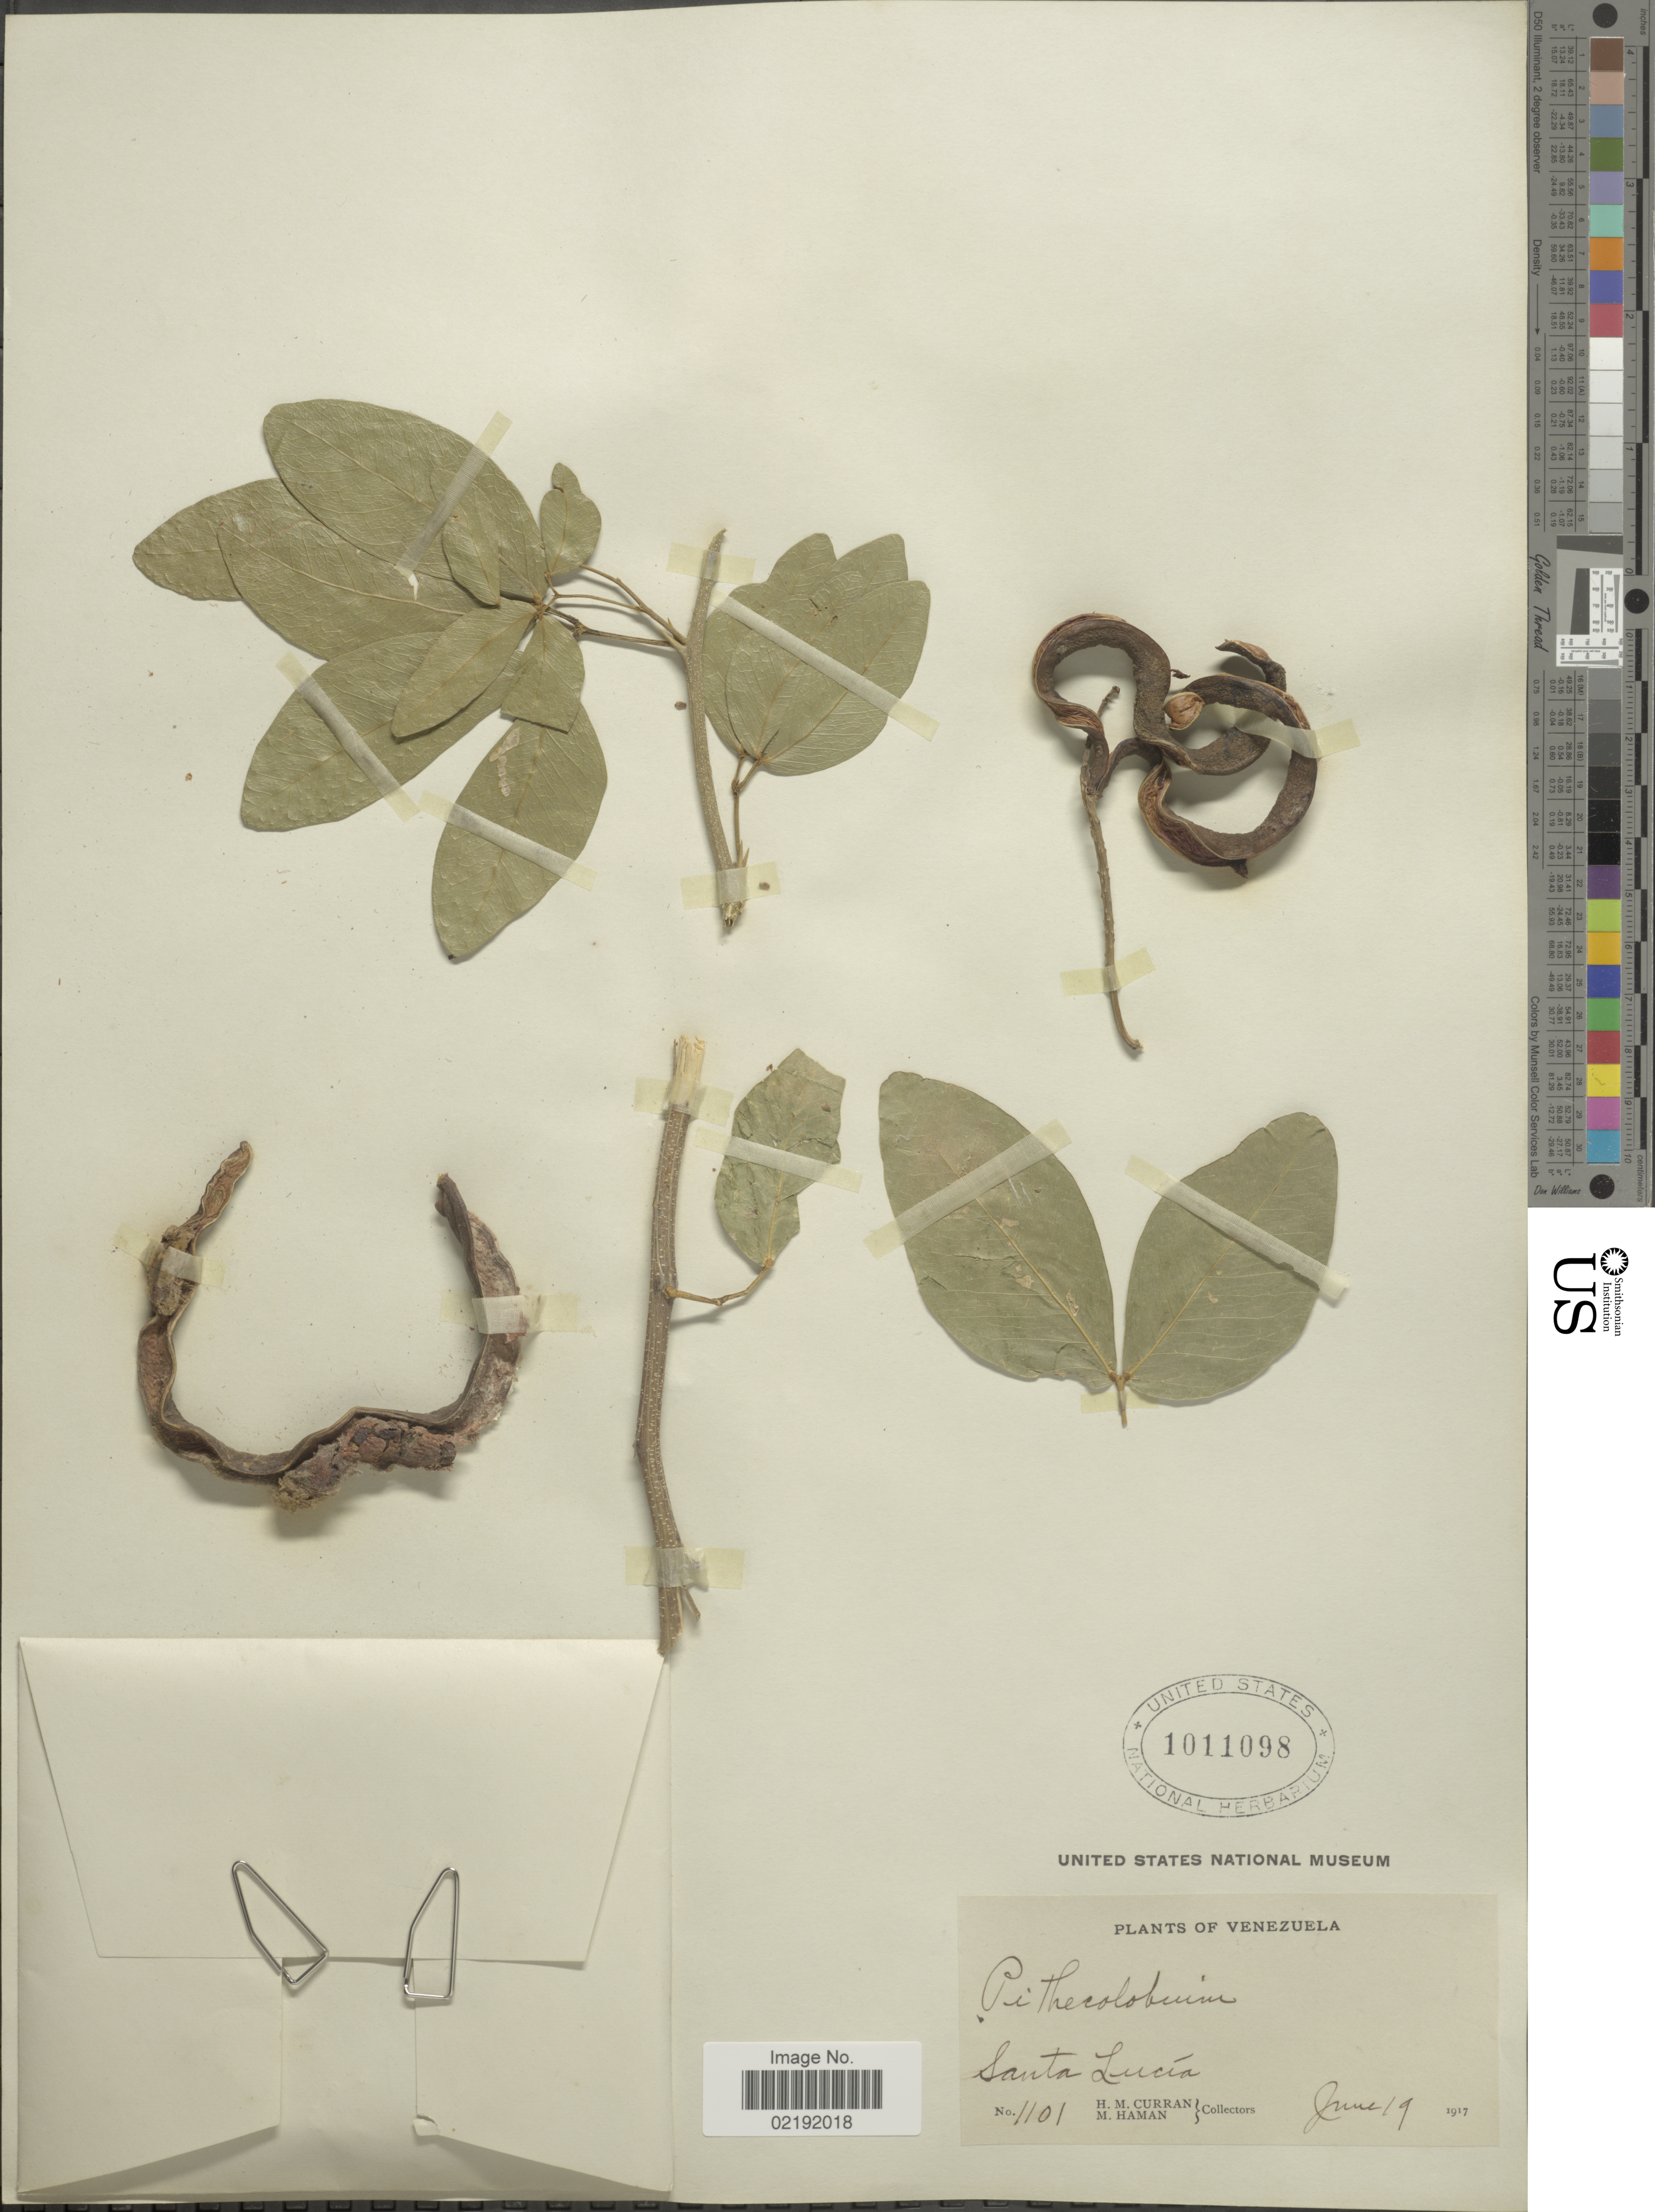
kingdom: Plantae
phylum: Tracheophyta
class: Magnoliopsida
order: Fabales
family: Fabaceae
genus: Pithecellobium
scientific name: Pithecellobium lanceolatum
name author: (Humb. & Bonpl. ex Willd.) Benth.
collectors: H. M. Curran & M. Haman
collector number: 1101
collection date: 1917-06-19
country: Venezuela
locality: Santa Lucía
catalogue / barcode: US 1011098